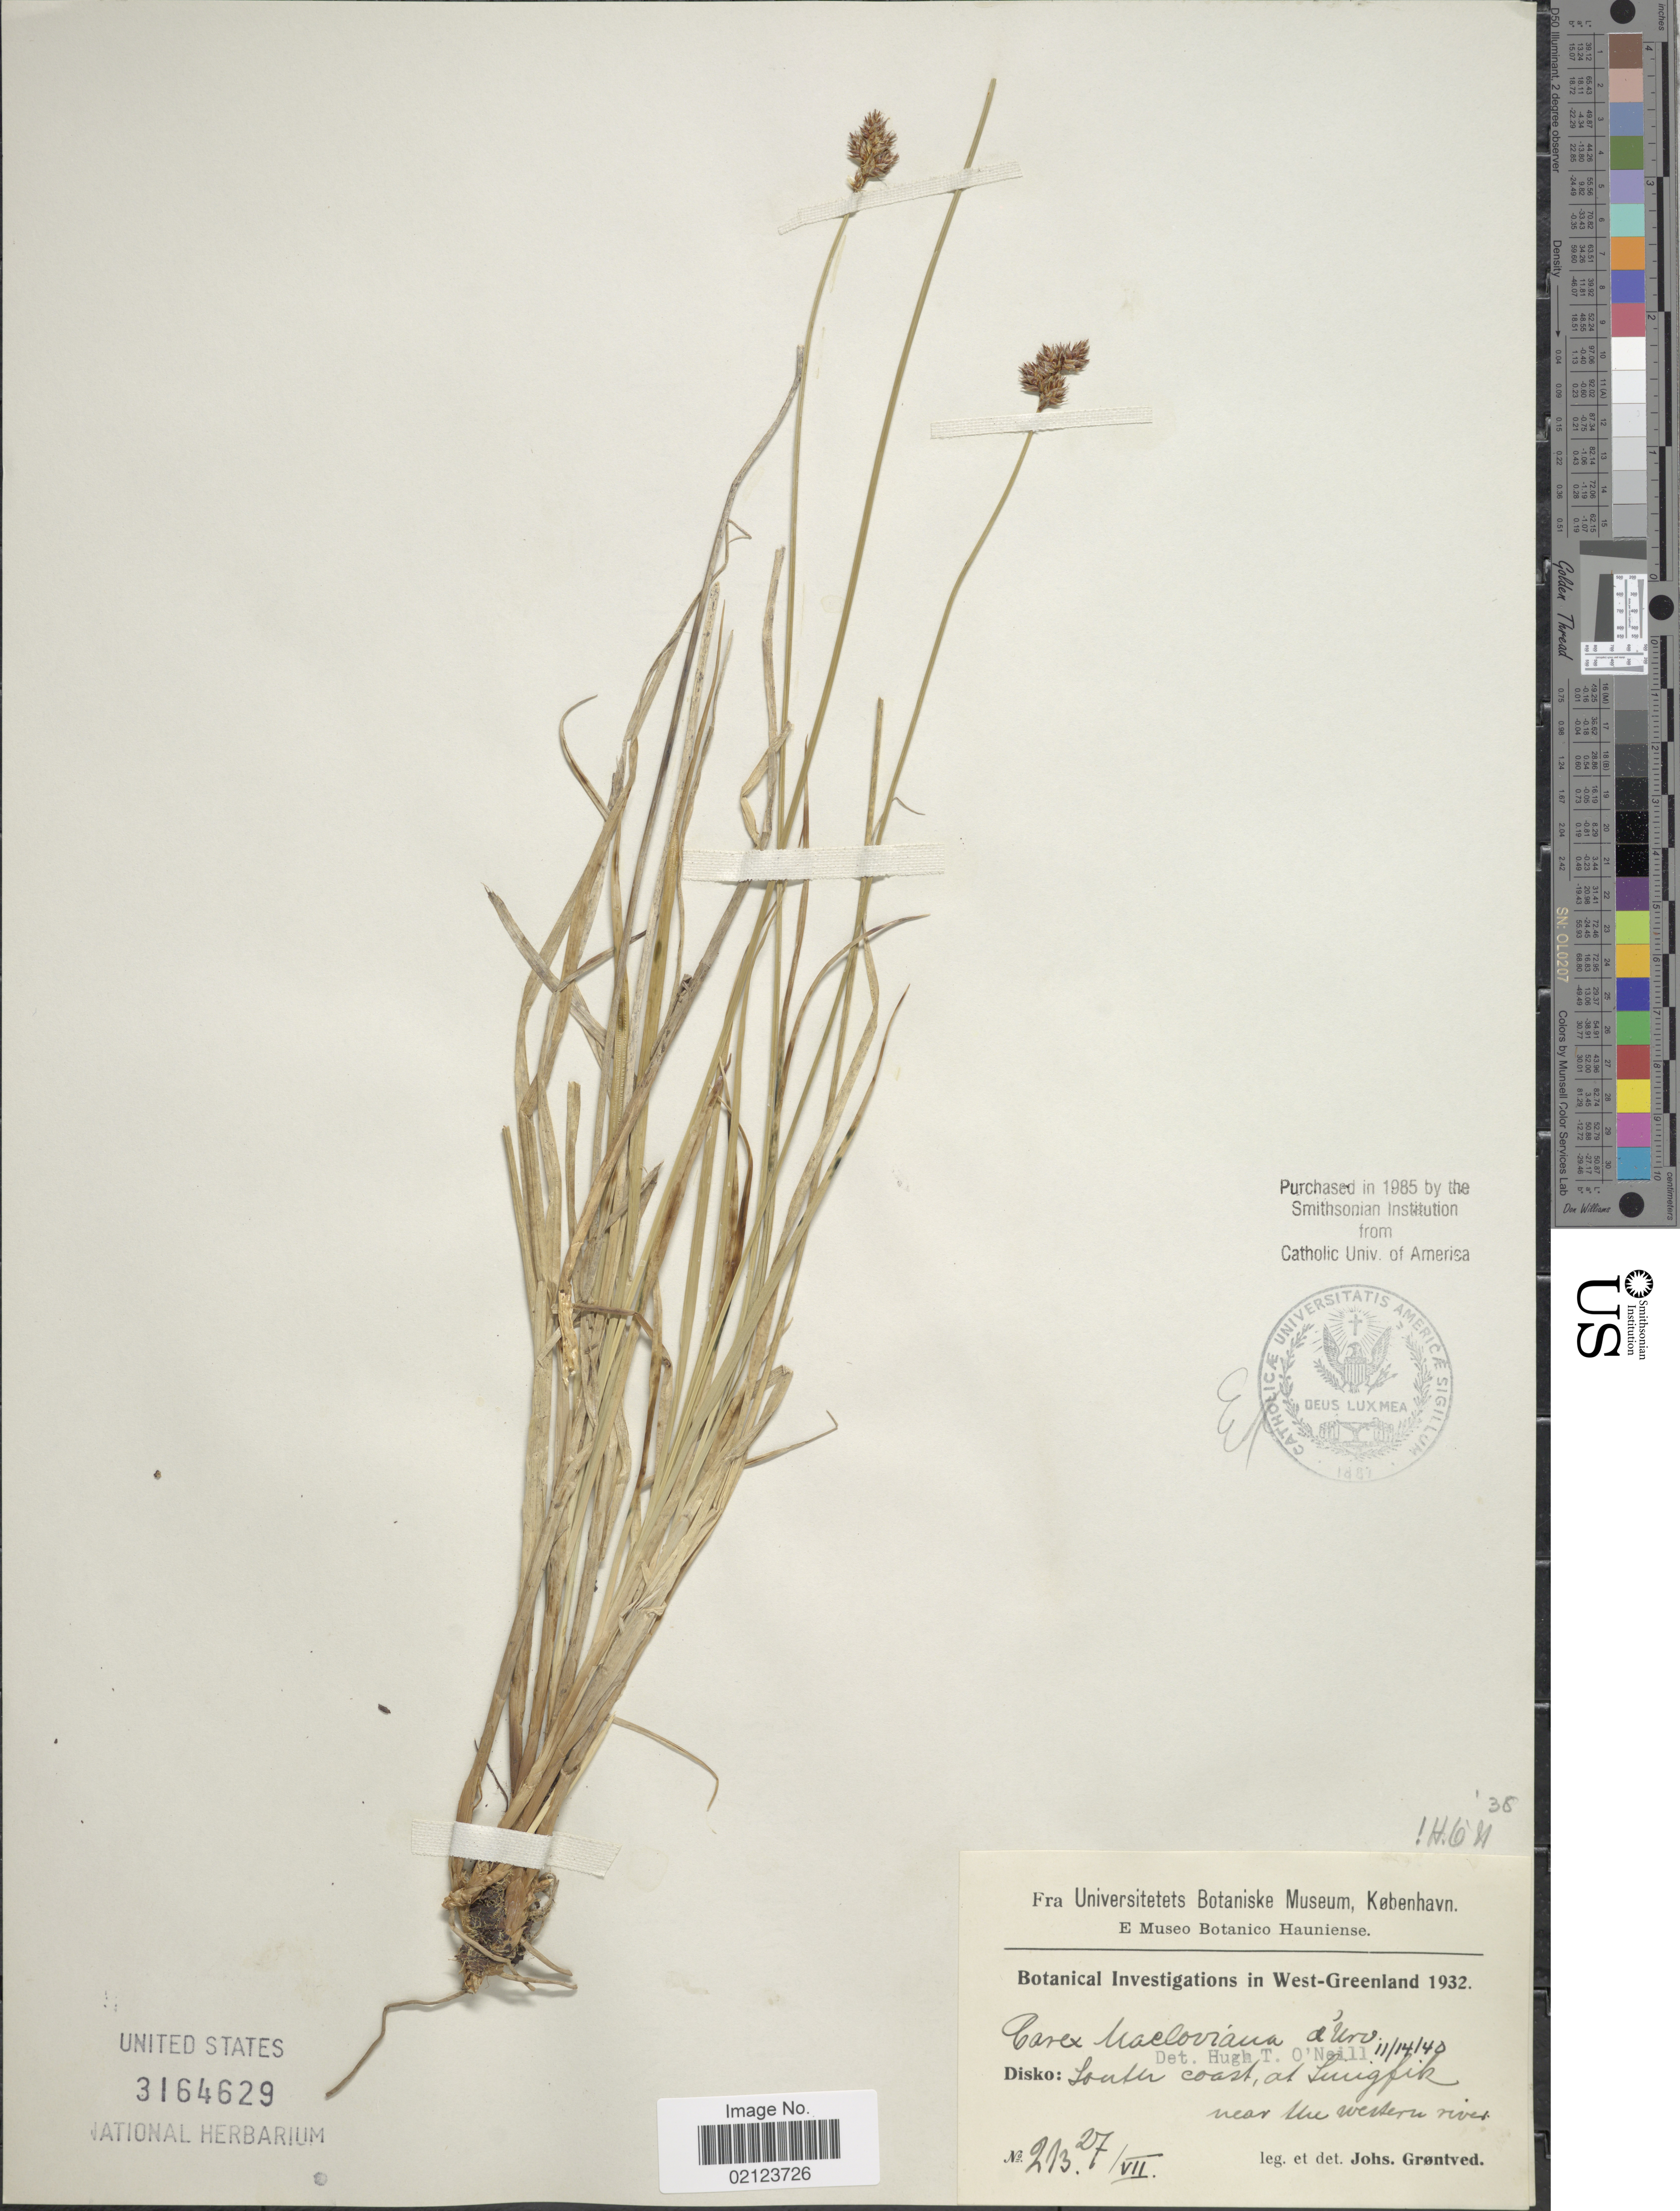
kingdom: Plantae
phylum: Tracheophyta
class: Liliopsida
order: Poales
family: Cyperaceae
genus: Carex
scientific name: Carex macloviana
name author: d'Urv.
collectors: J. Gröntved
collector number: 273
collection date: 1932-07-27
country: Greenland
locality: Disko: Souter coast, at Smigfik near the western river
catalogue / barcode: US 3164629